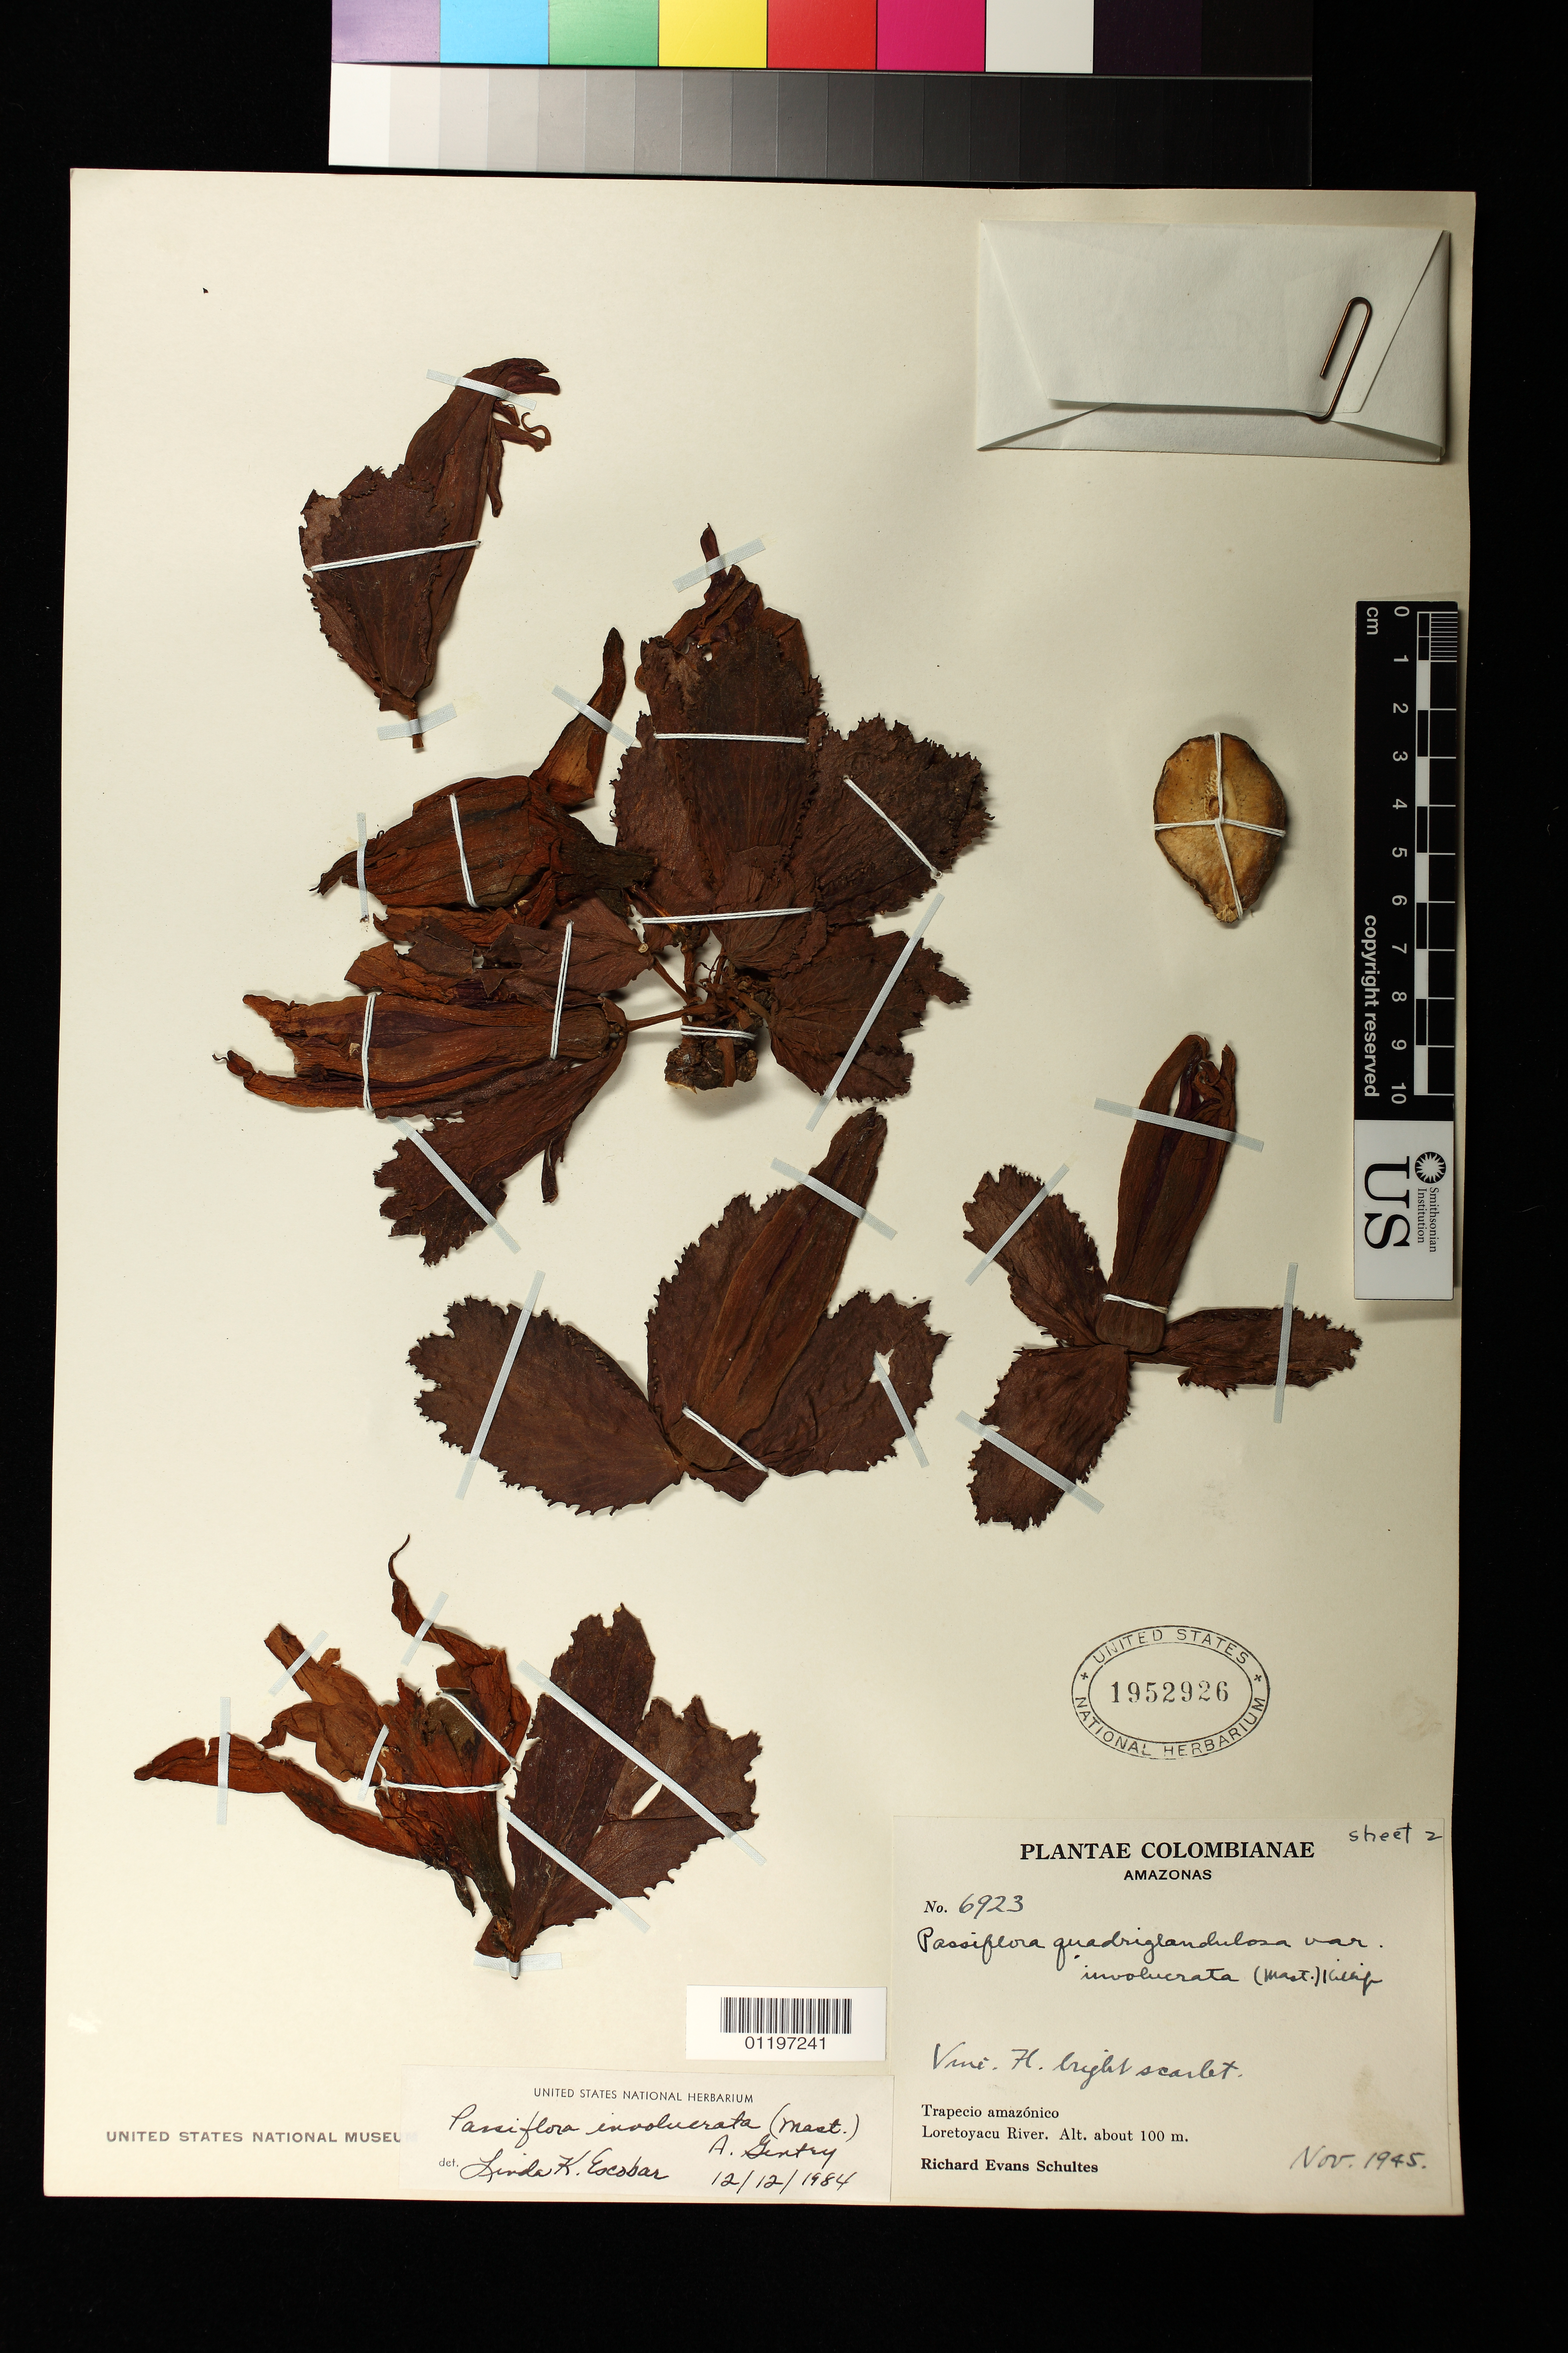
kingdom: Plantae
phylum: Tracheophyta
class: Magnoliopsida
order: Malpighiales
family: Passifloraceae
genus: Passiflora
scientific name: Passiflora involucellata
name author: Harms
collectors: R. E. Schultes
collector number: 6923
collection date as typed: Nov 1945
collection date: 1945-11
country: Colombia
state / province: Amazônas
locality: Amazonas: Trapecio amazónico, Loretoyacu River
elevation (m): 100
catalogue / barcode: US 1952926